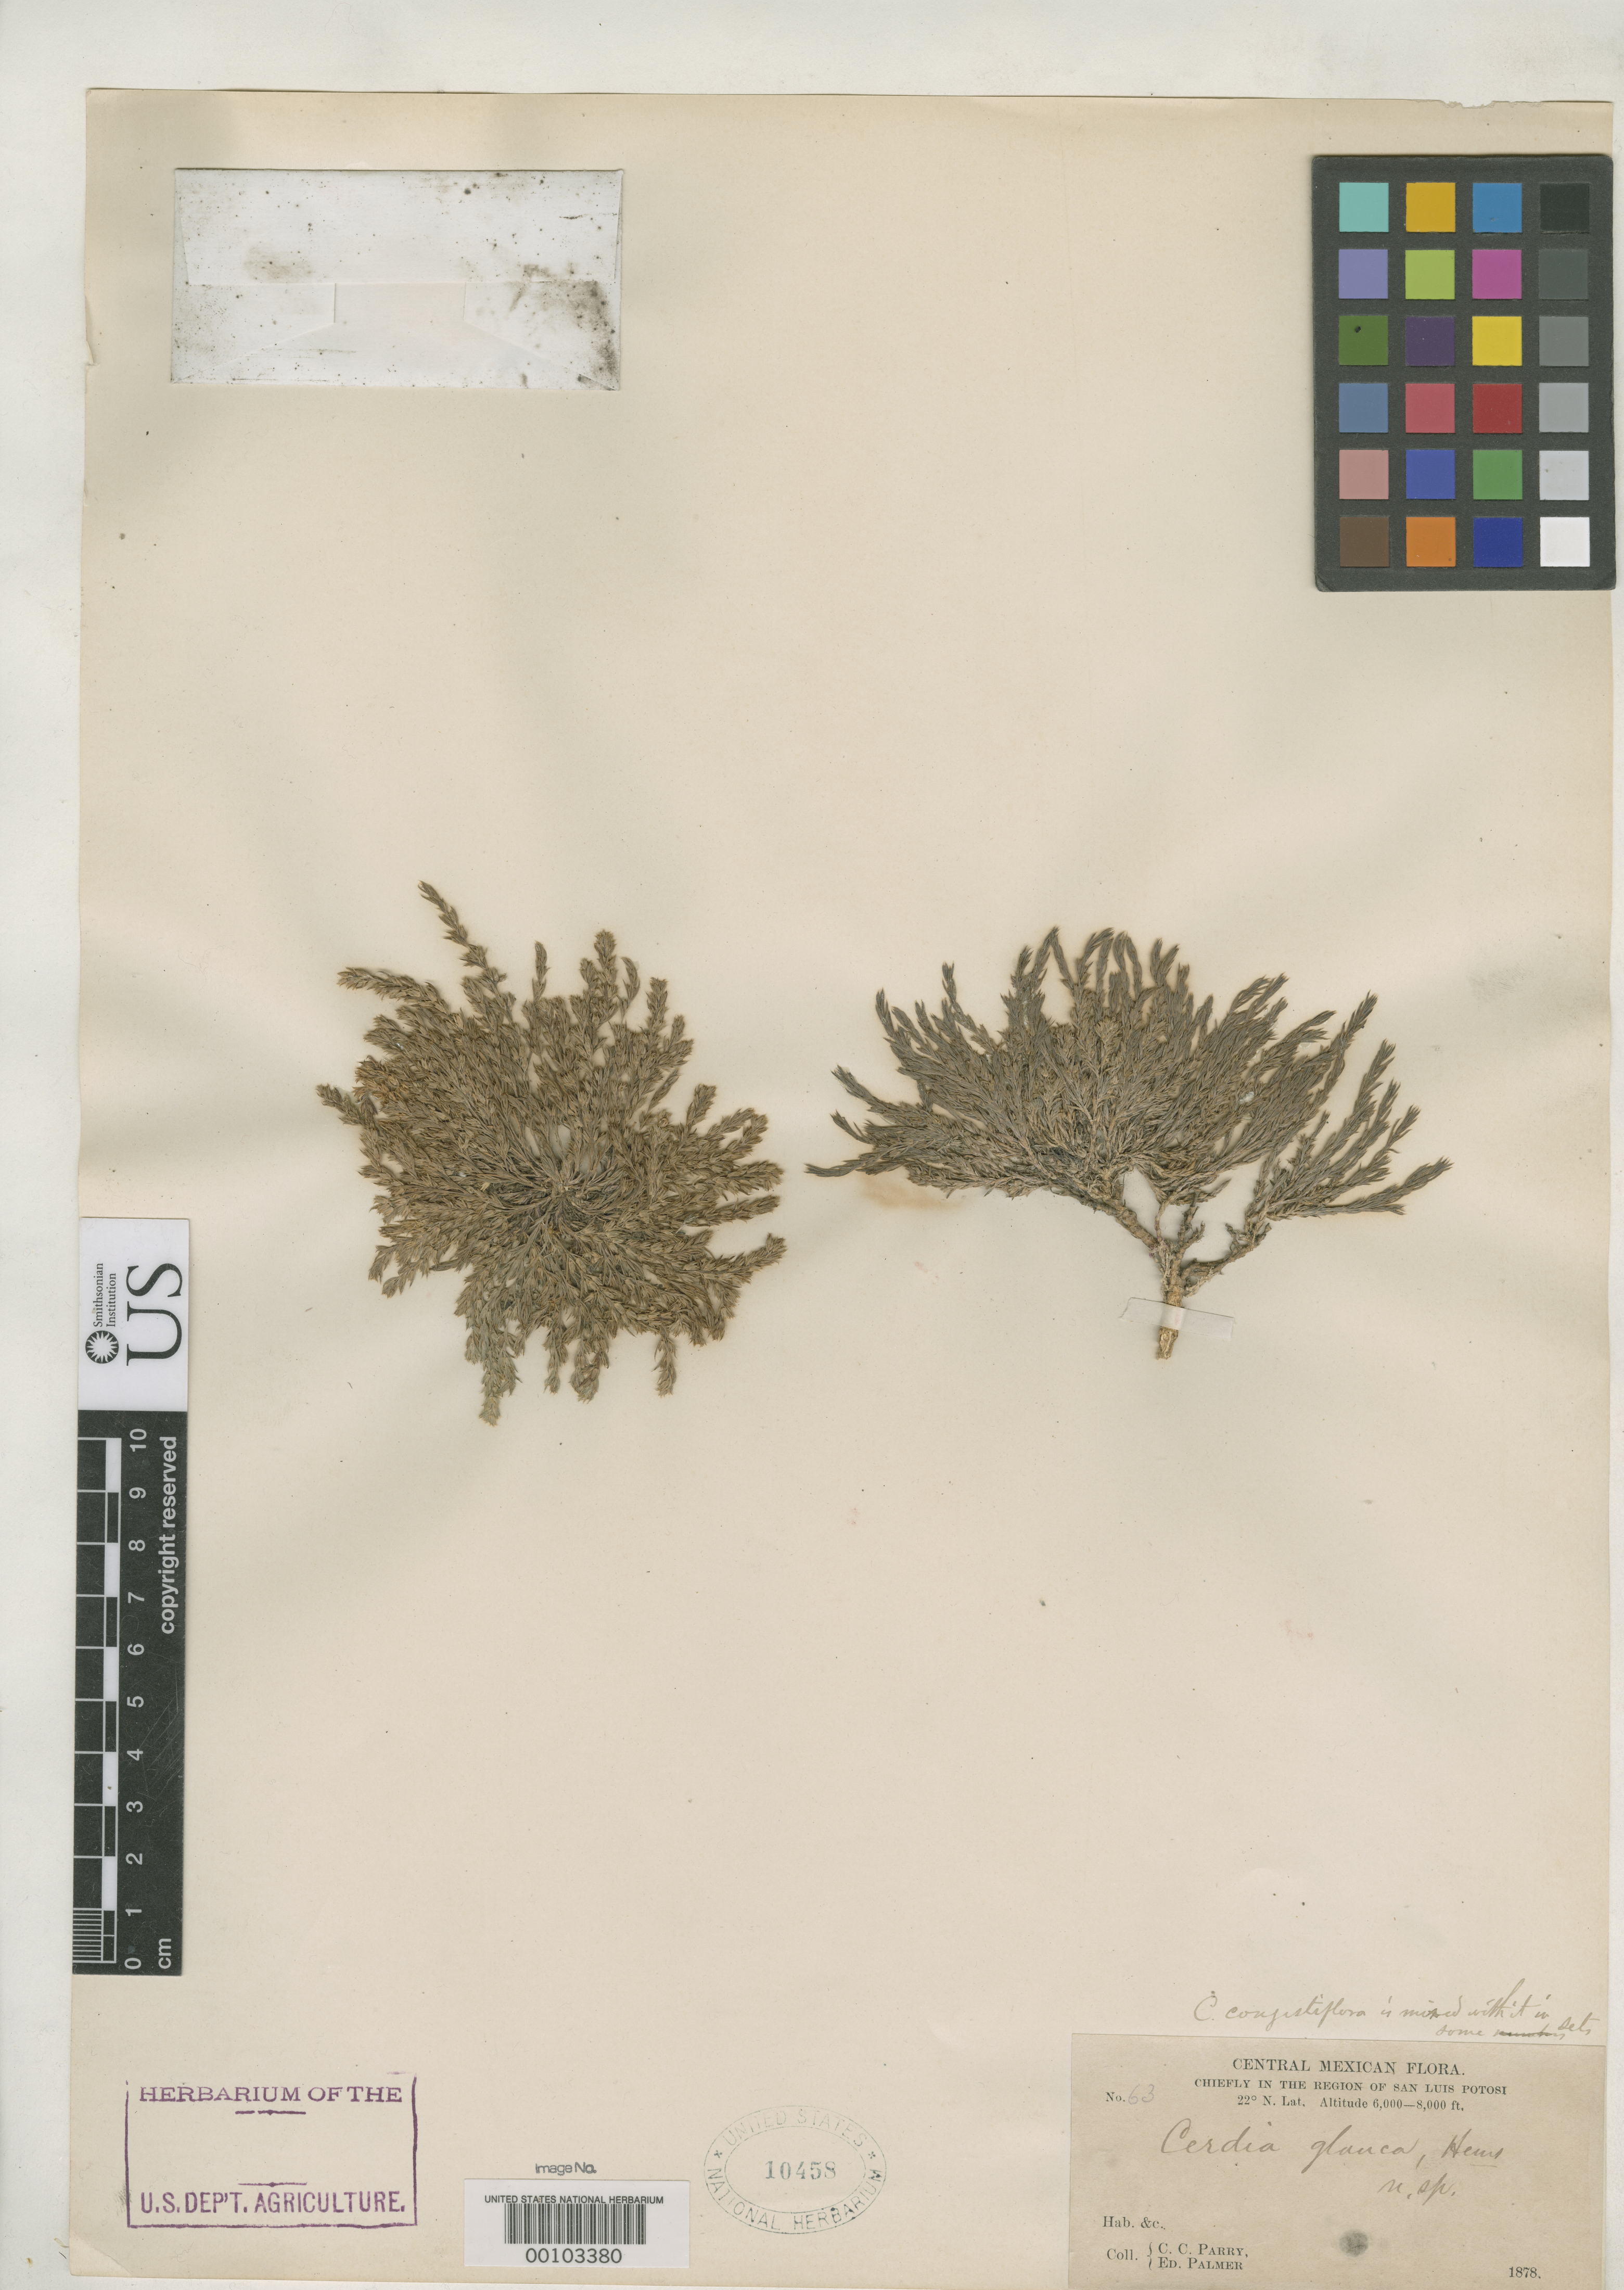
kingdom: Plantae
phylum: Tracheophyta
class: Magnoliopsida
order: Caryophyllales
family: Caryophyllaceae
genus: Cerdia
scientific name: Cerdia glauca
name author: Hemsl.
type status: Isotype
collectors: C. C. Parry & E. Palmer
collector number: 63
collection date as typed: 1878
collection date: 1878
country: Mexico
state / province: San Luis Potosi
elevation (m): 1829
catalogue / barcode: US 10458